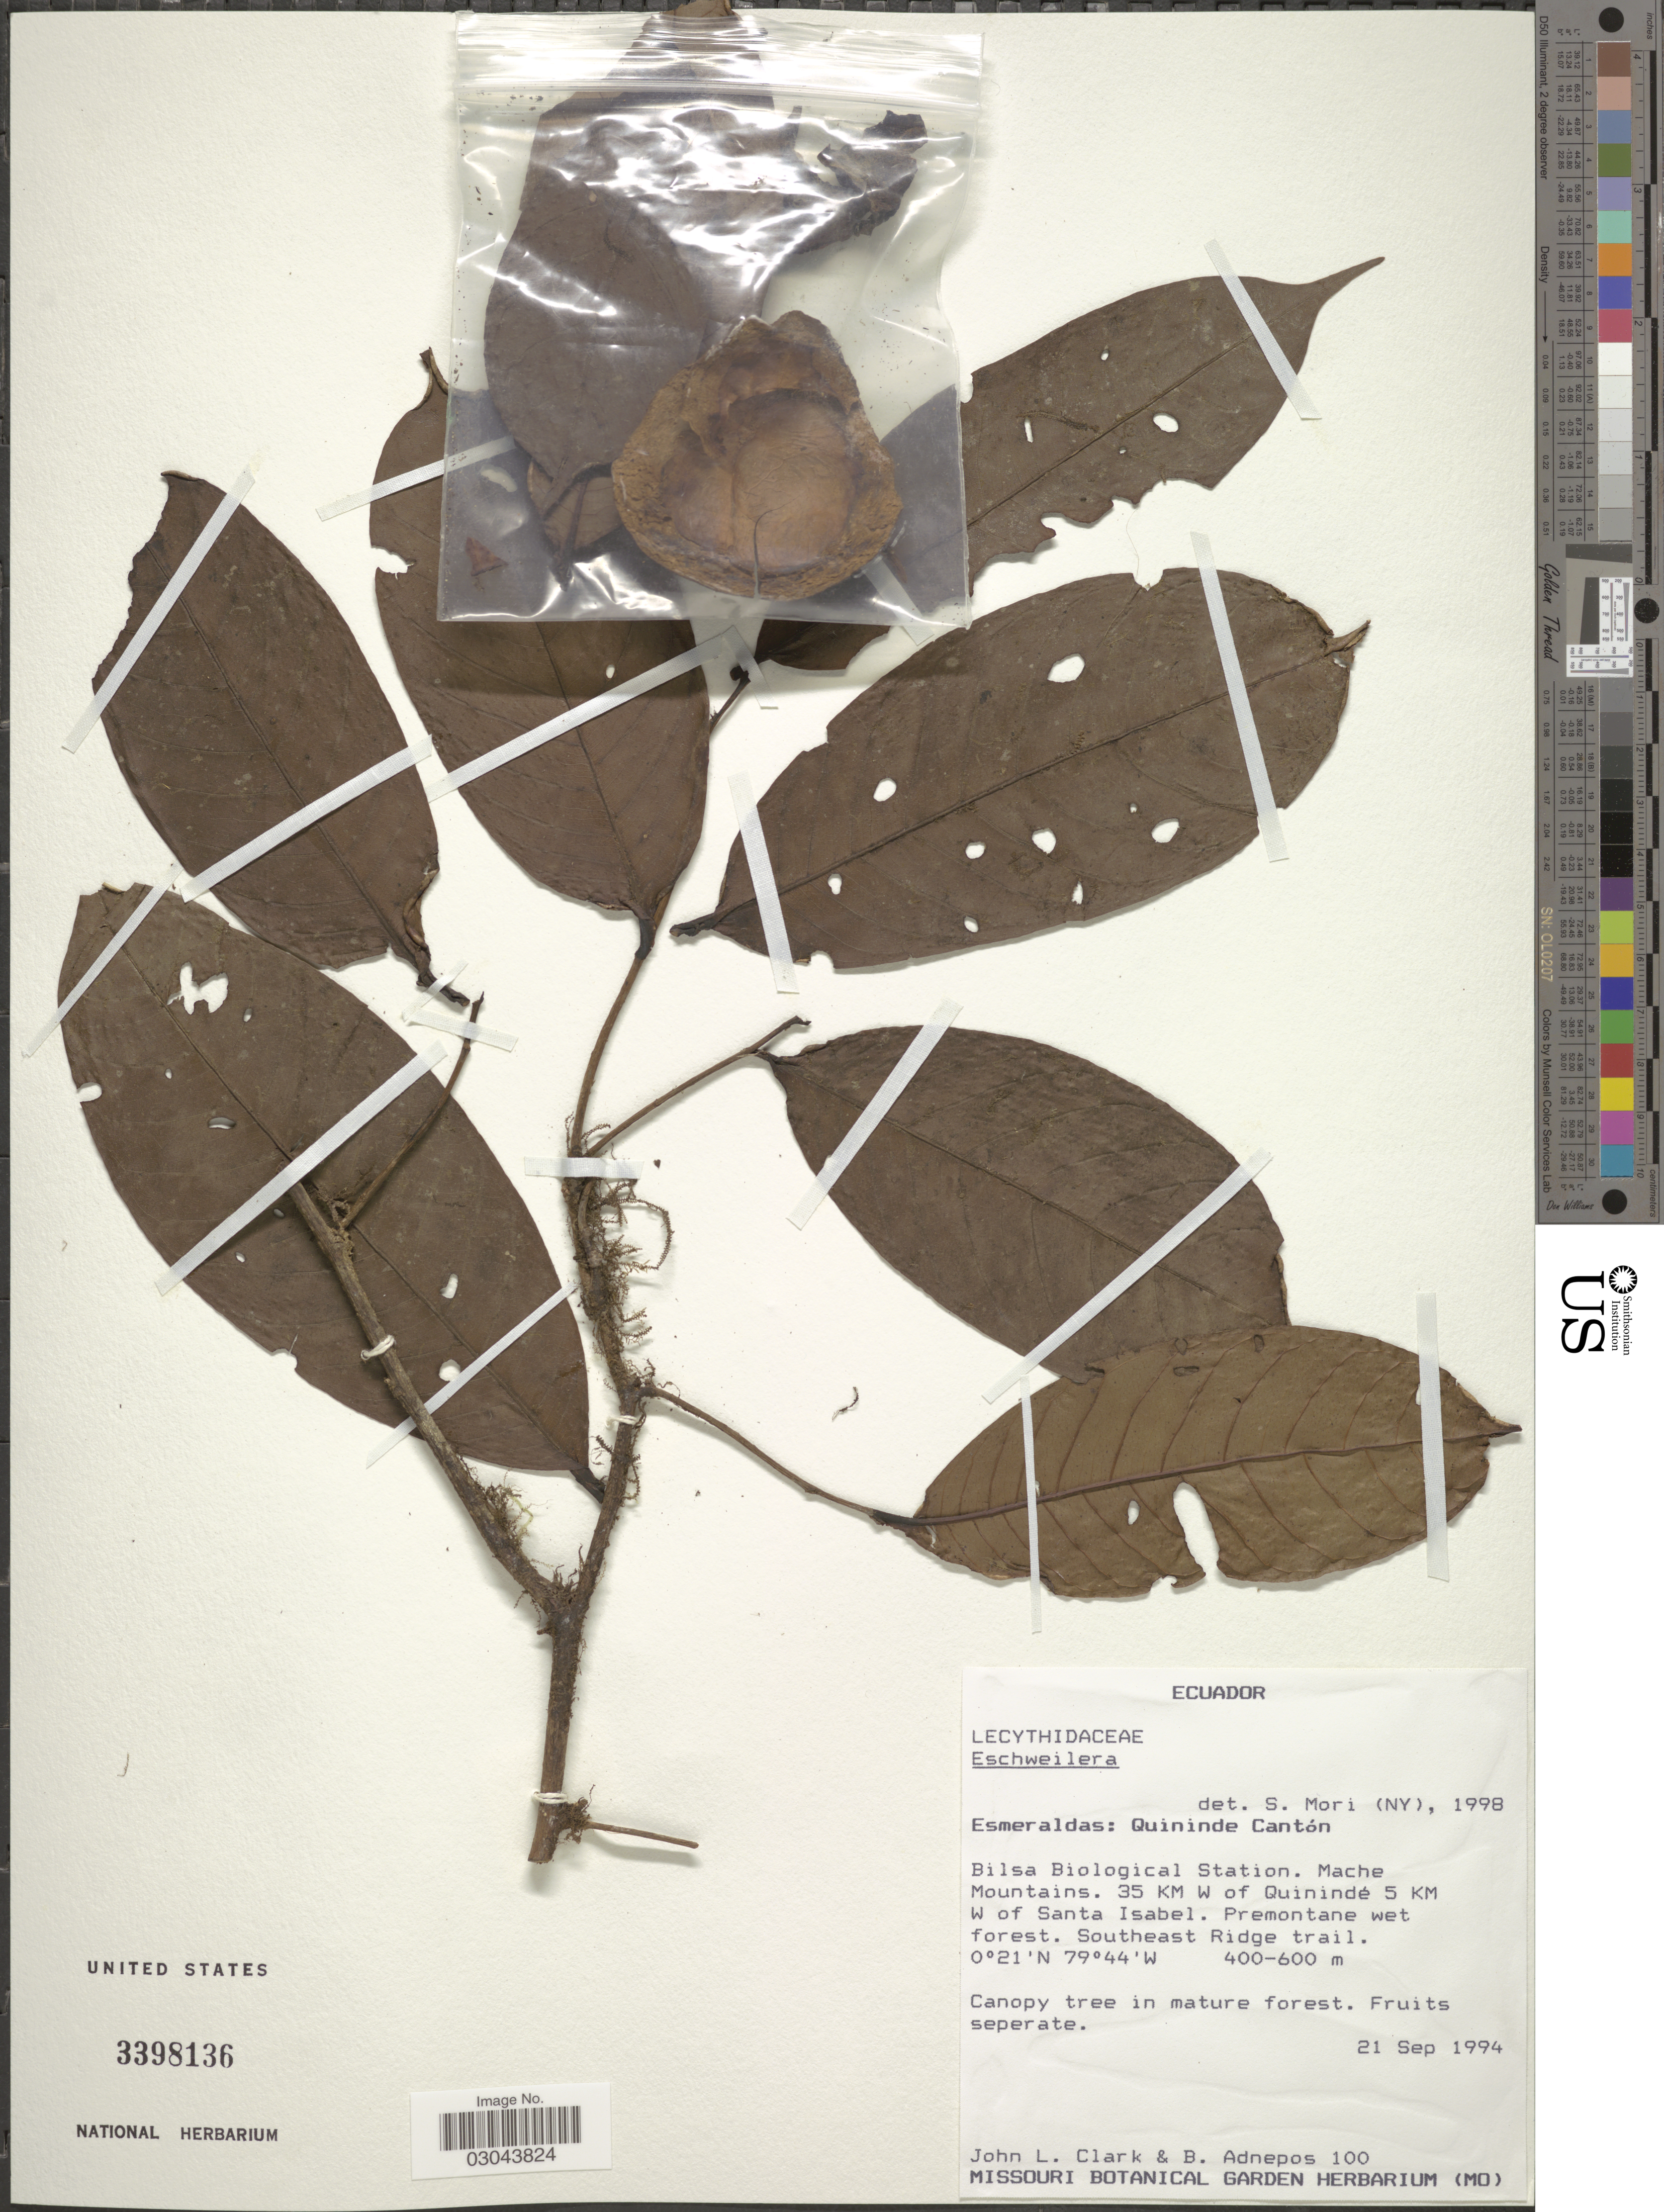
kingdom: Plantae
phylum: Tracheophyta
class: Magnoliopsida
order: Ericales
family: Lecythidaceae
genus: Eschweilera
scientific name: Eschweilera sp.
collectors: J. L. Clark & B. Adnepos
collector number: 100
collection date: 1994-09-21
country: Ecuador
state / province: Esmeraldas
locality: Quininde Cantón. Bilsa Biological Station. Mache Mountains. 35 km W of Quinindé 5 km W of Santa Isabel. Southeast Ridge trail.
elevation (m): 400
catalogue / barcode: US 3398136